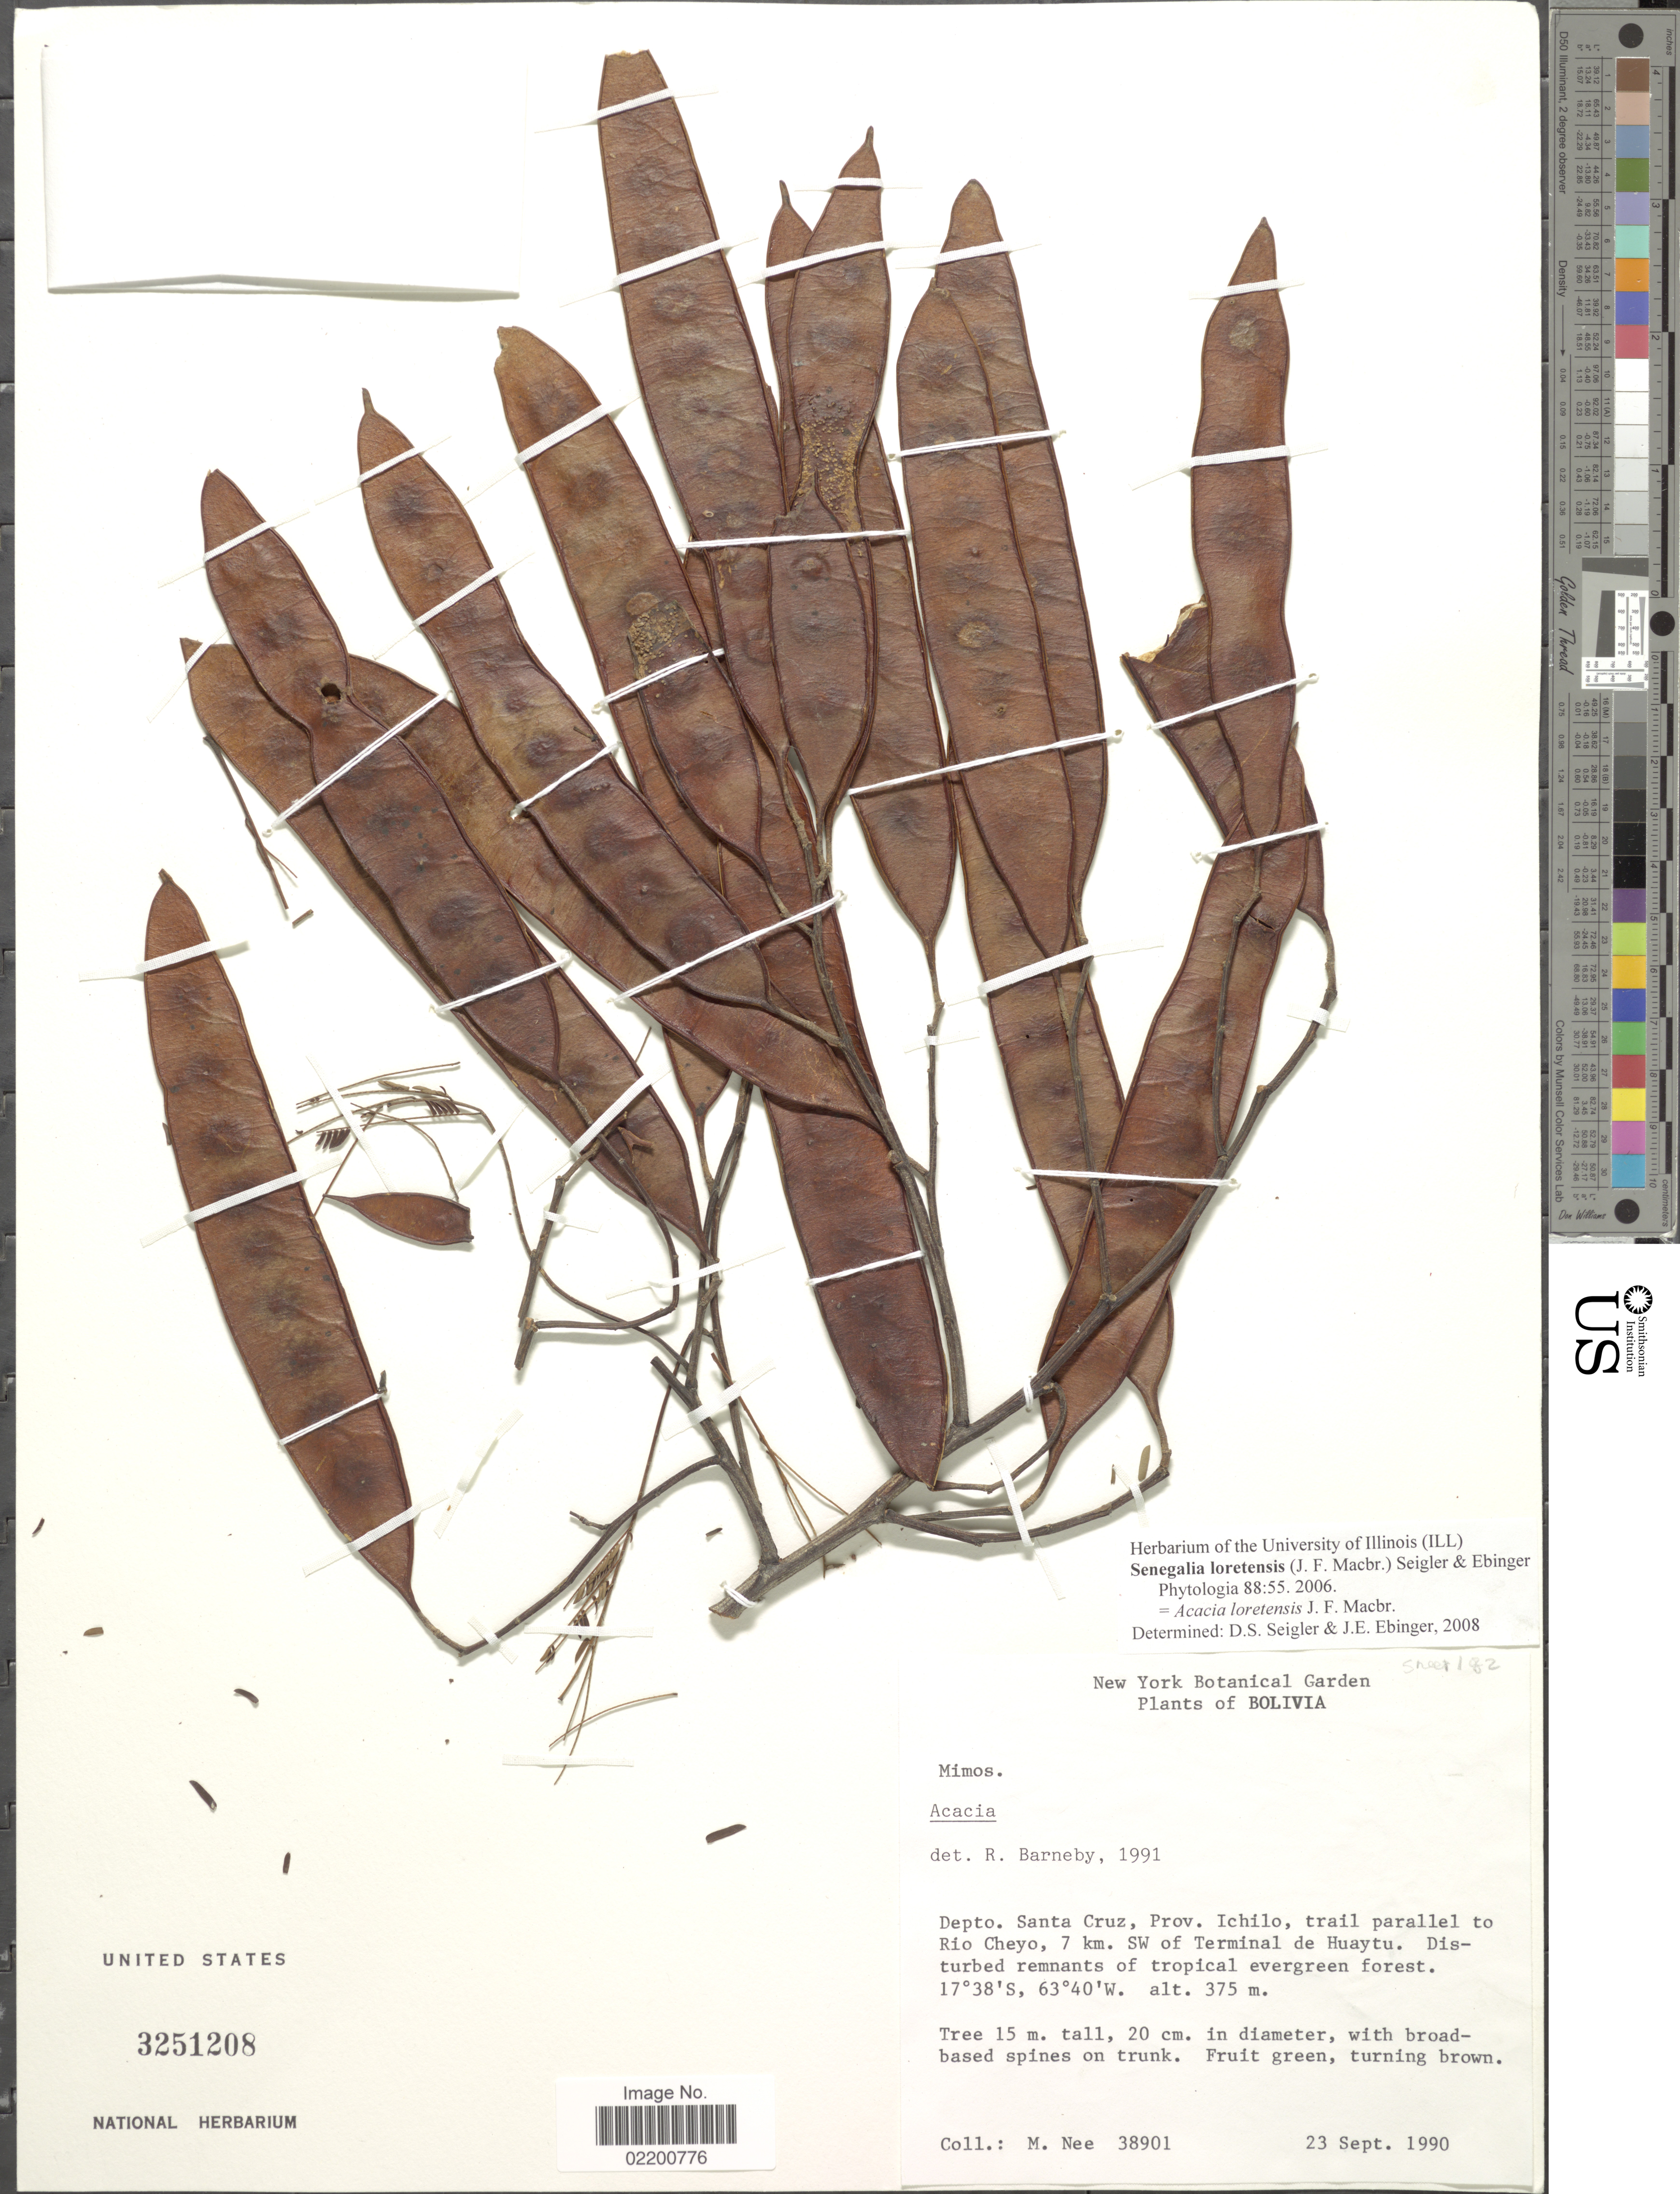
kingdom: Plantae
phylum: Tracheophyta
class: Magnoliopsida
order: Fabales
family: Fabaceae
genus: Senegalia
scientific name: Senegalia loretensis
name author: (J.F. Macbr.) Seigler & Ebinger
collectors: M. Nee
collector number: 38901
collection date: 1990-09-23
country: Bolivia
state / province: Santa Cruz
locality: Depto. Santa Cruz, Ichilo, trail parallel to Rio Cheyo, 7 km. SW of Terminal de Huaytu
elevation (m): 375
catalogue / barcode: US 3251208